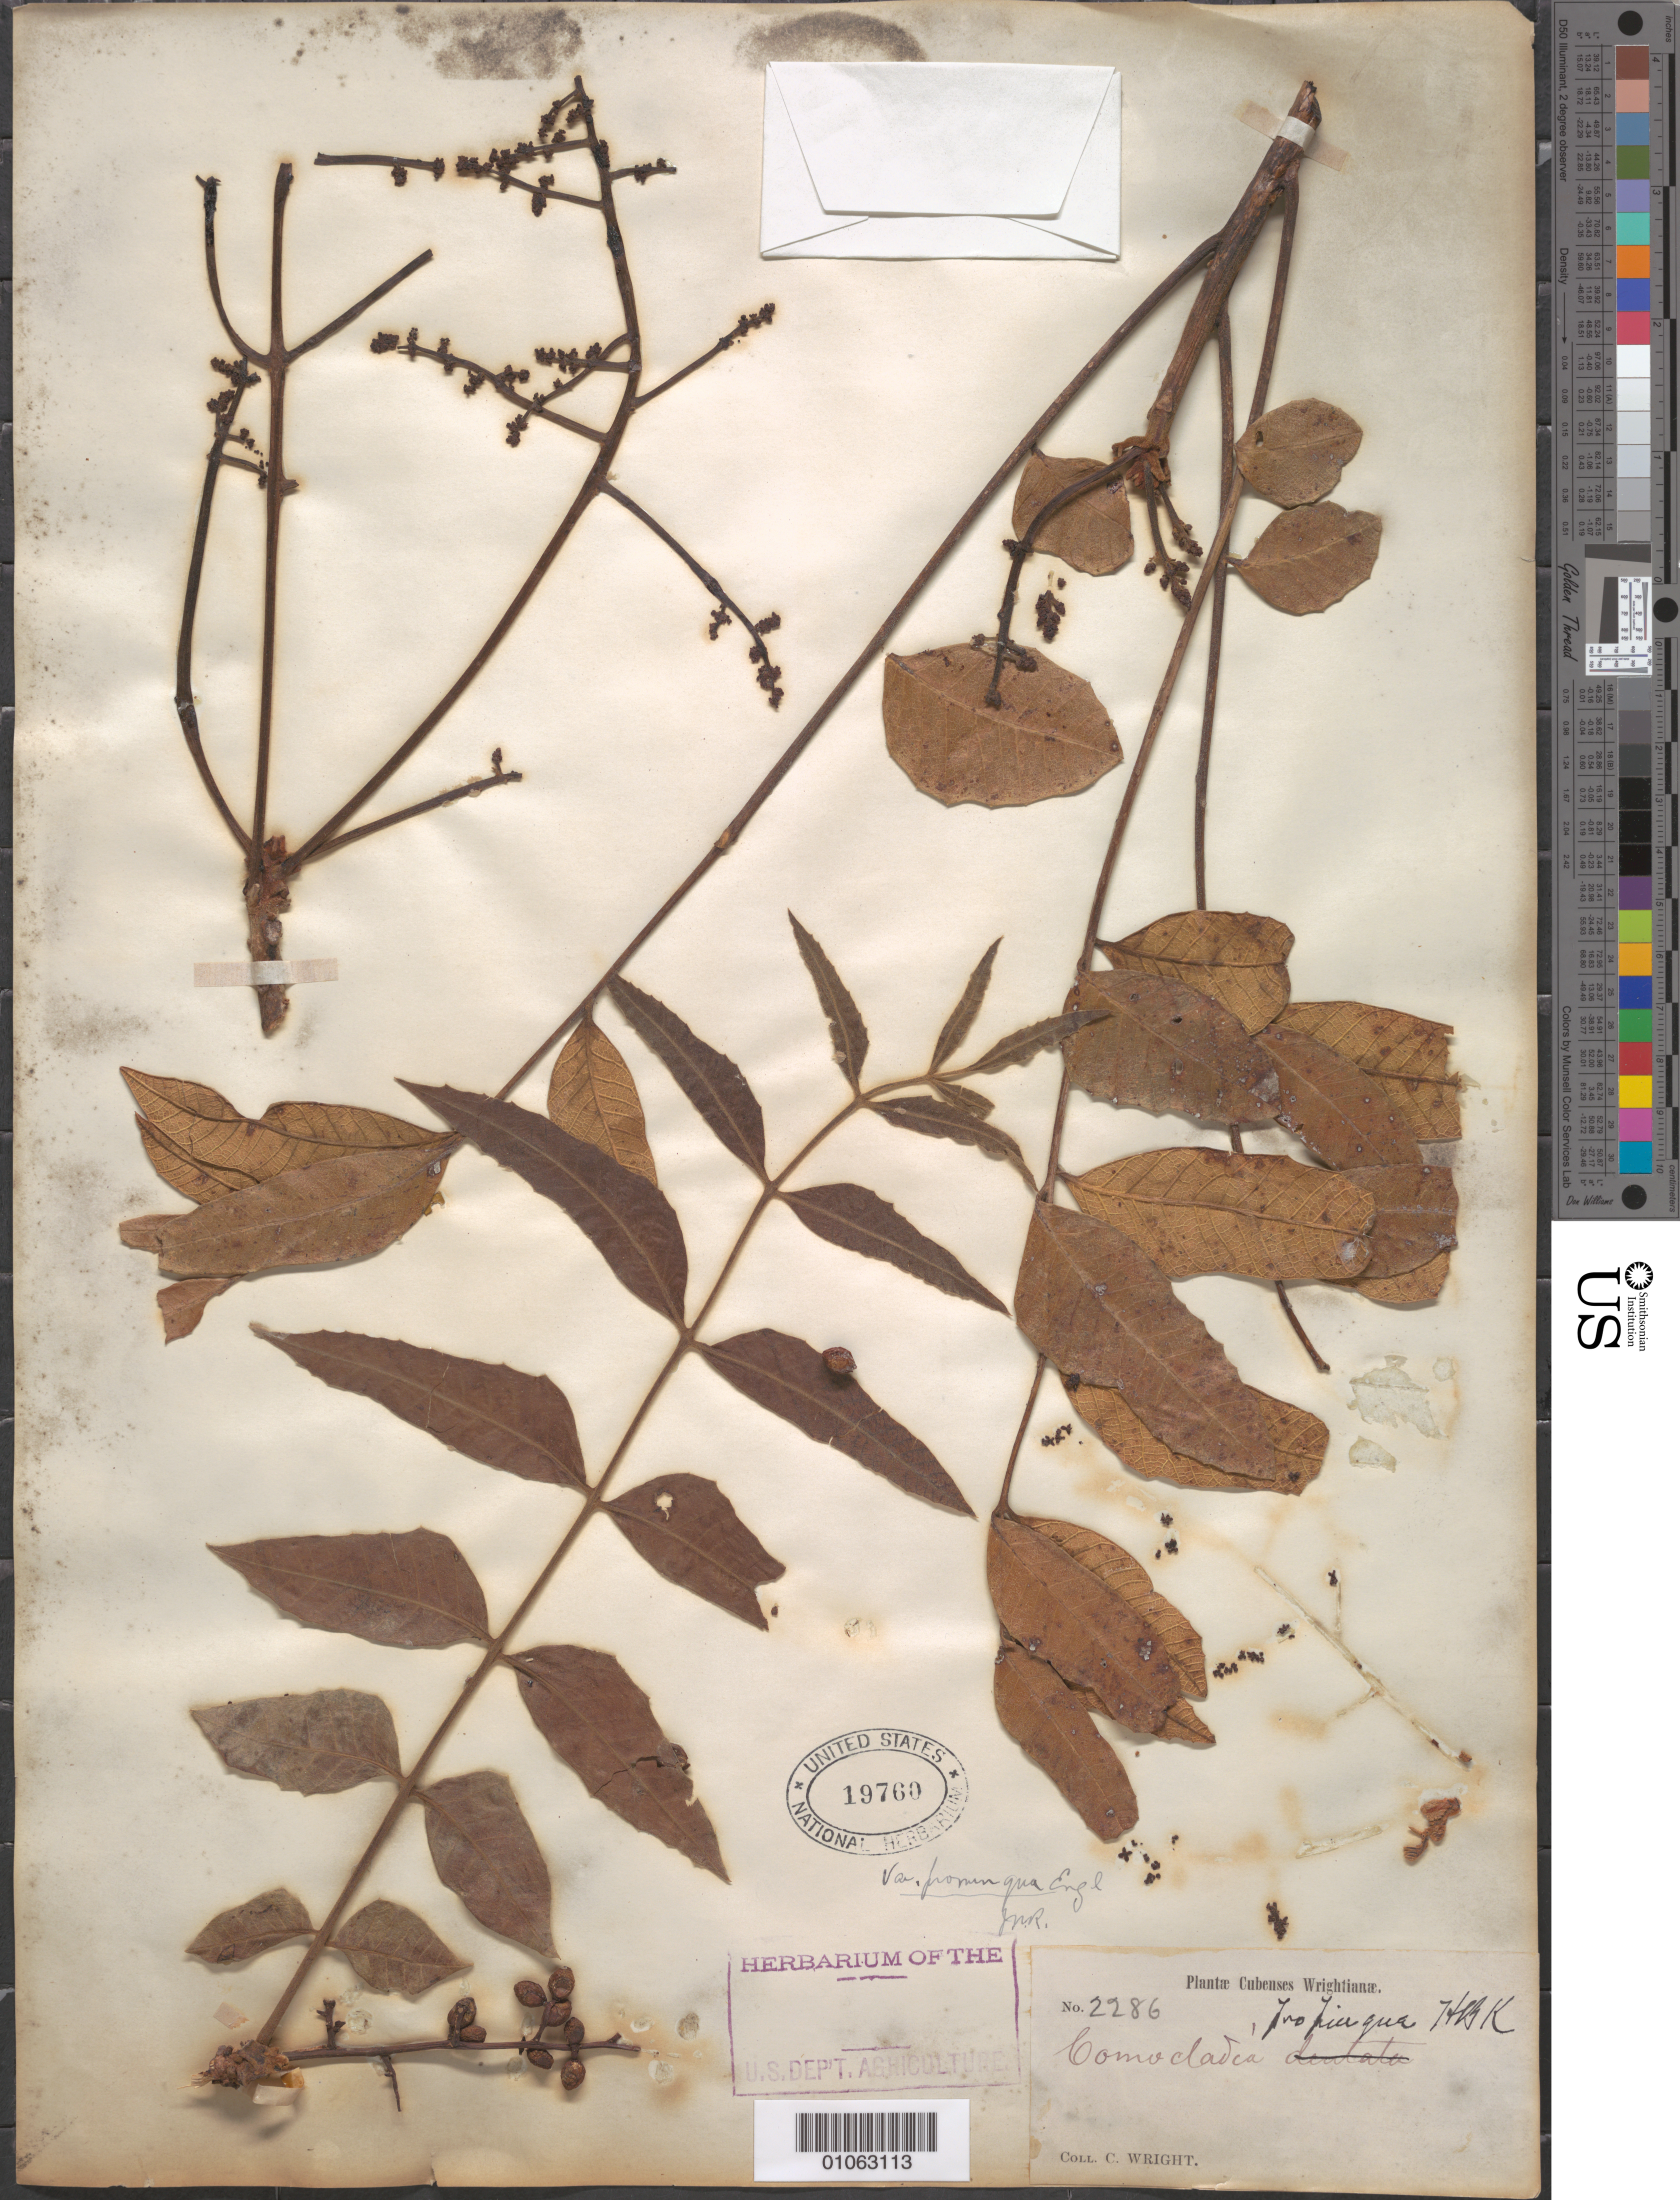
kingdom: Plantae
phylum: Tracheophyta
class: Magnoliopsida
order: Sapindales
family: Anacardiaceae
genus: Comocladia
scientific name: Comocladia propinqua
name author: Kunth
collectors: C. Wright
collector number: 2286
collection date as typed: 1800 to 1899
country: Cuba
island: Cuba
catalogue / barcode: US 19769